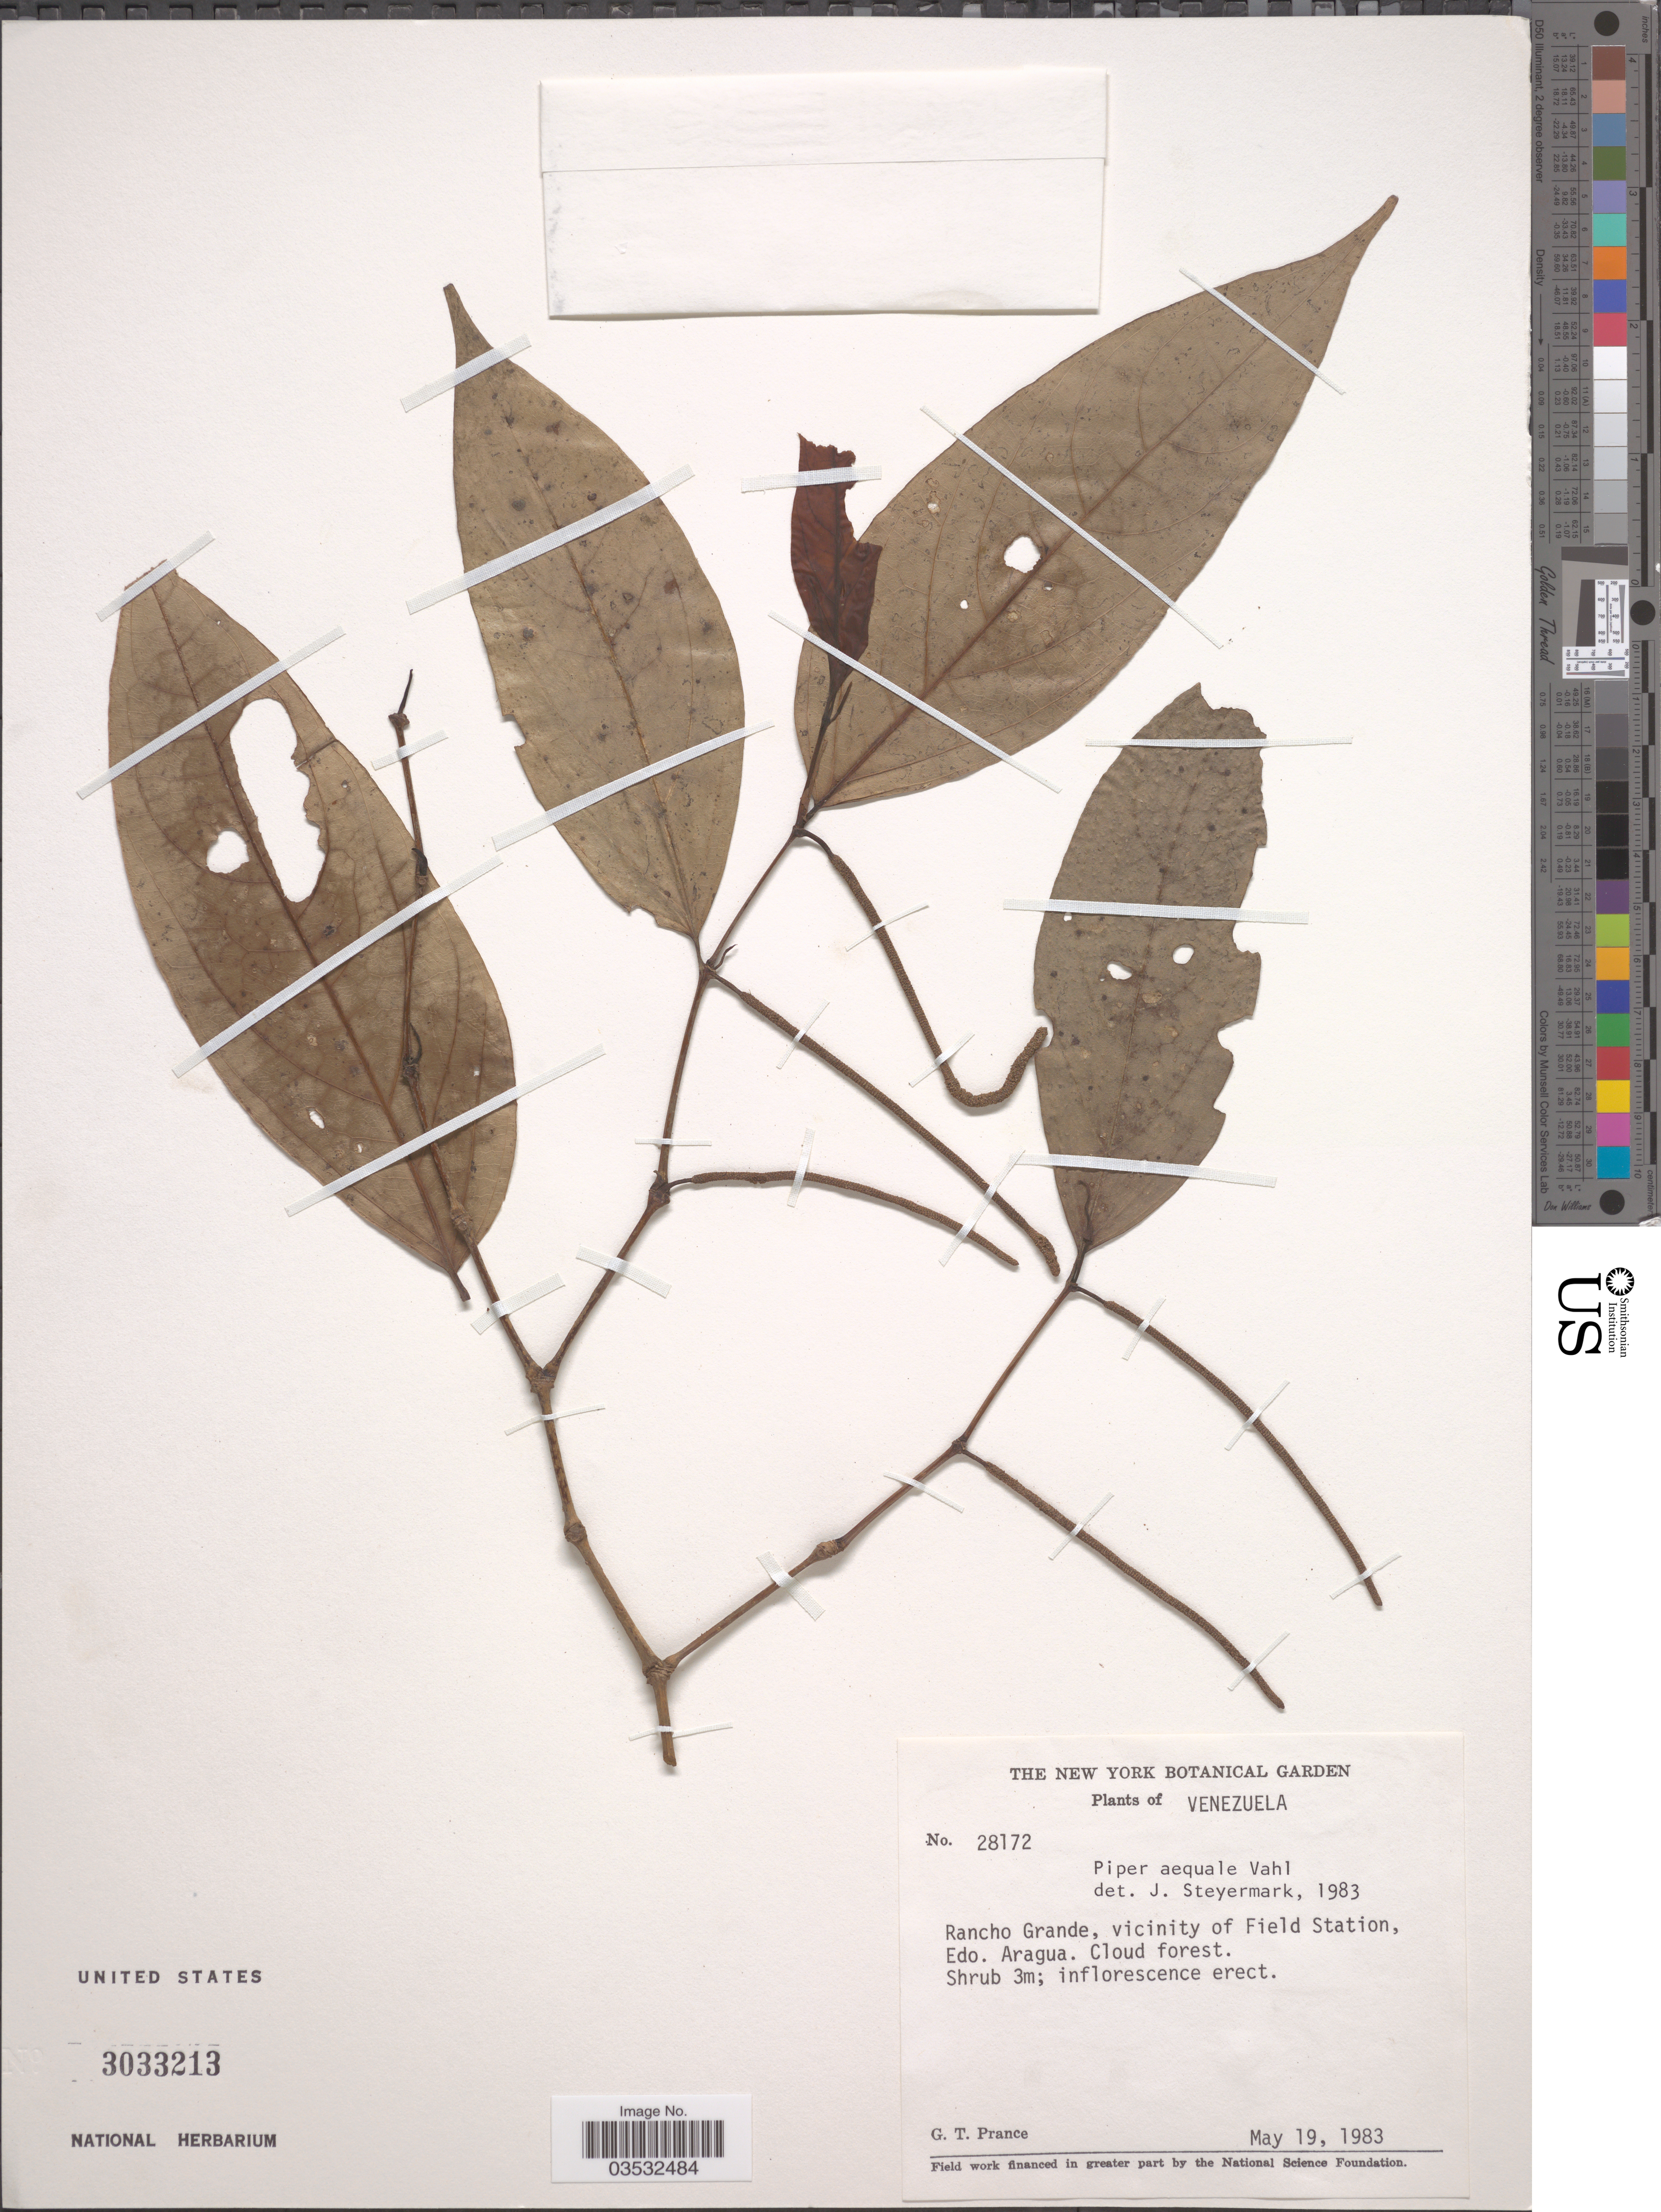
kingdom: Plantae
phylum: Tracheophyta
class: Magnoliopsida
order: Piperales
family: Piperaceae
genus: Piper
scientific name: Piper aequale var. aequale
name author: Vahl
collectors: G. T. Prance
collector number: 28172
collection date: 1983-05-19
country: Venezuela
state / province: Aragua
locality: Rancho Grande, vicinity of Field Station.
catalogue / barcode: US 3033213